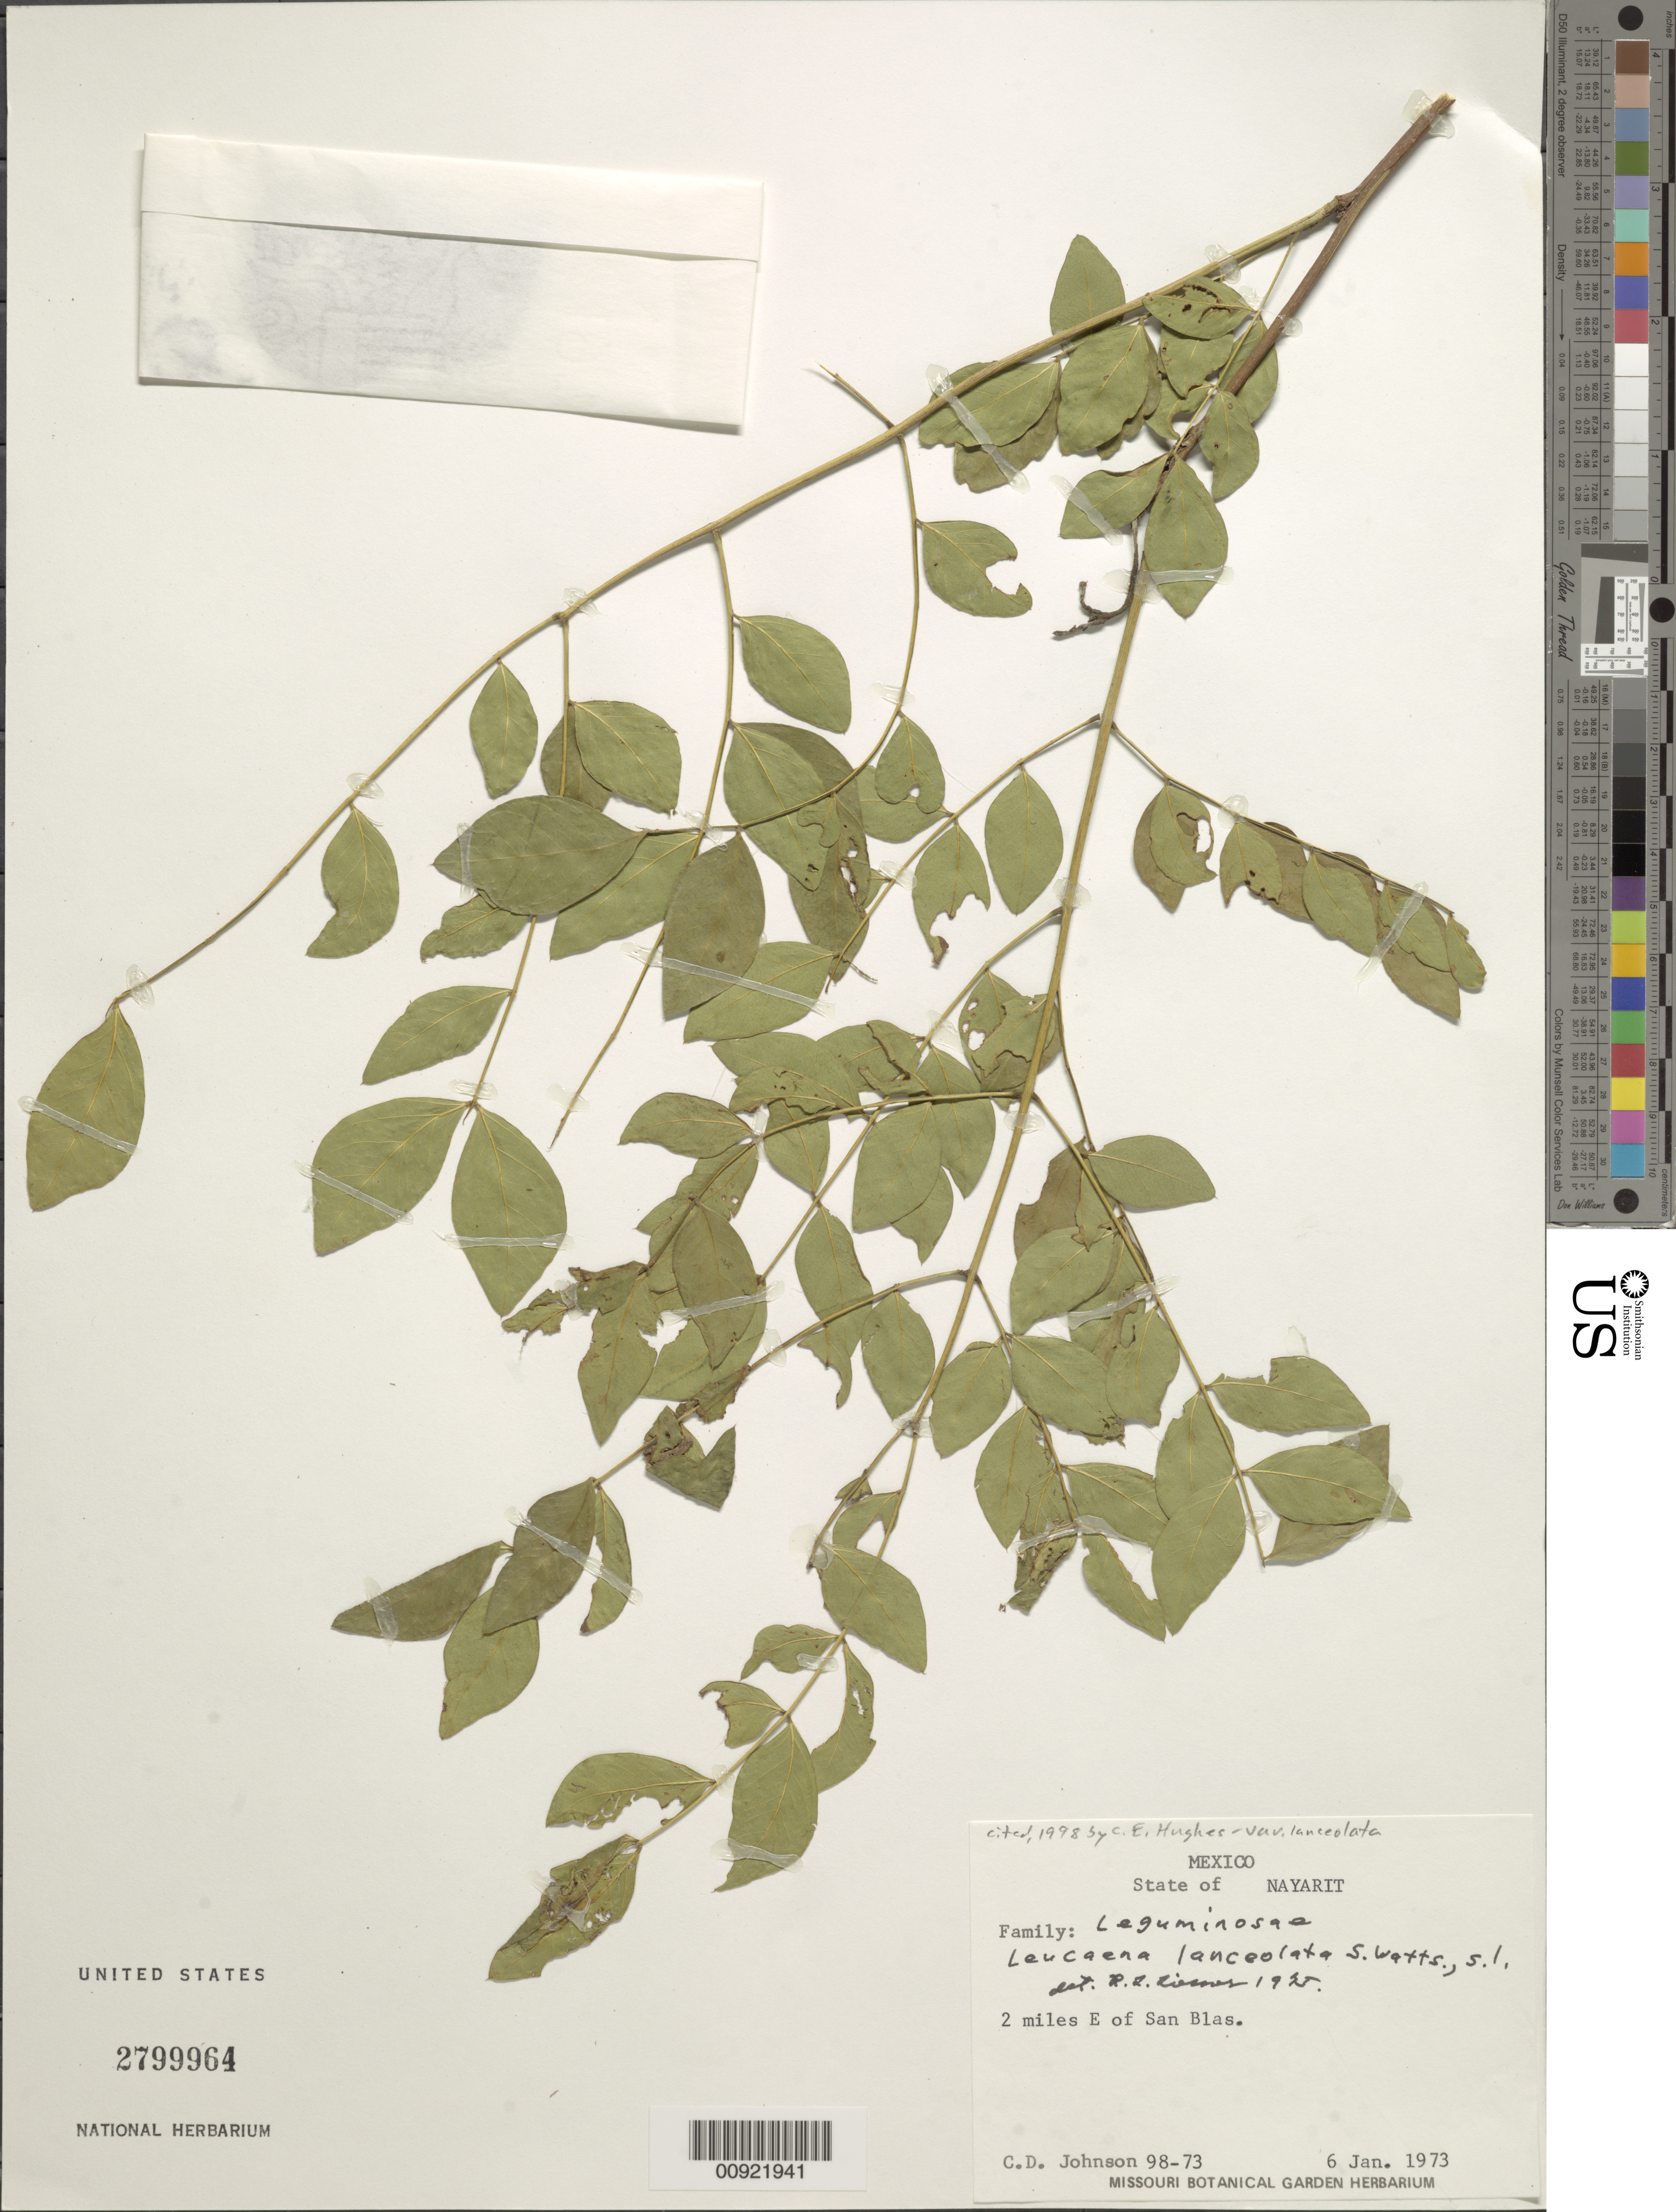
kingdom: Plantae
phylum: Tracheophyta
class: Magnoliopsida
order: Fabales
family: Fabaceae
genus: Leucaena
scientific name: Leucaena lanceolata var. lanceolata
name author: S. Watson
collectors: C. D. Johnson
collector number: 98-73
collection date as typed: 06 Jan 1973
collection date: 1973-01-06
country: Mexico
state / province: Nayarit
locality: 2 miles E of San Blas, State of Nayarit.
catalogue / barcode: US 2799964